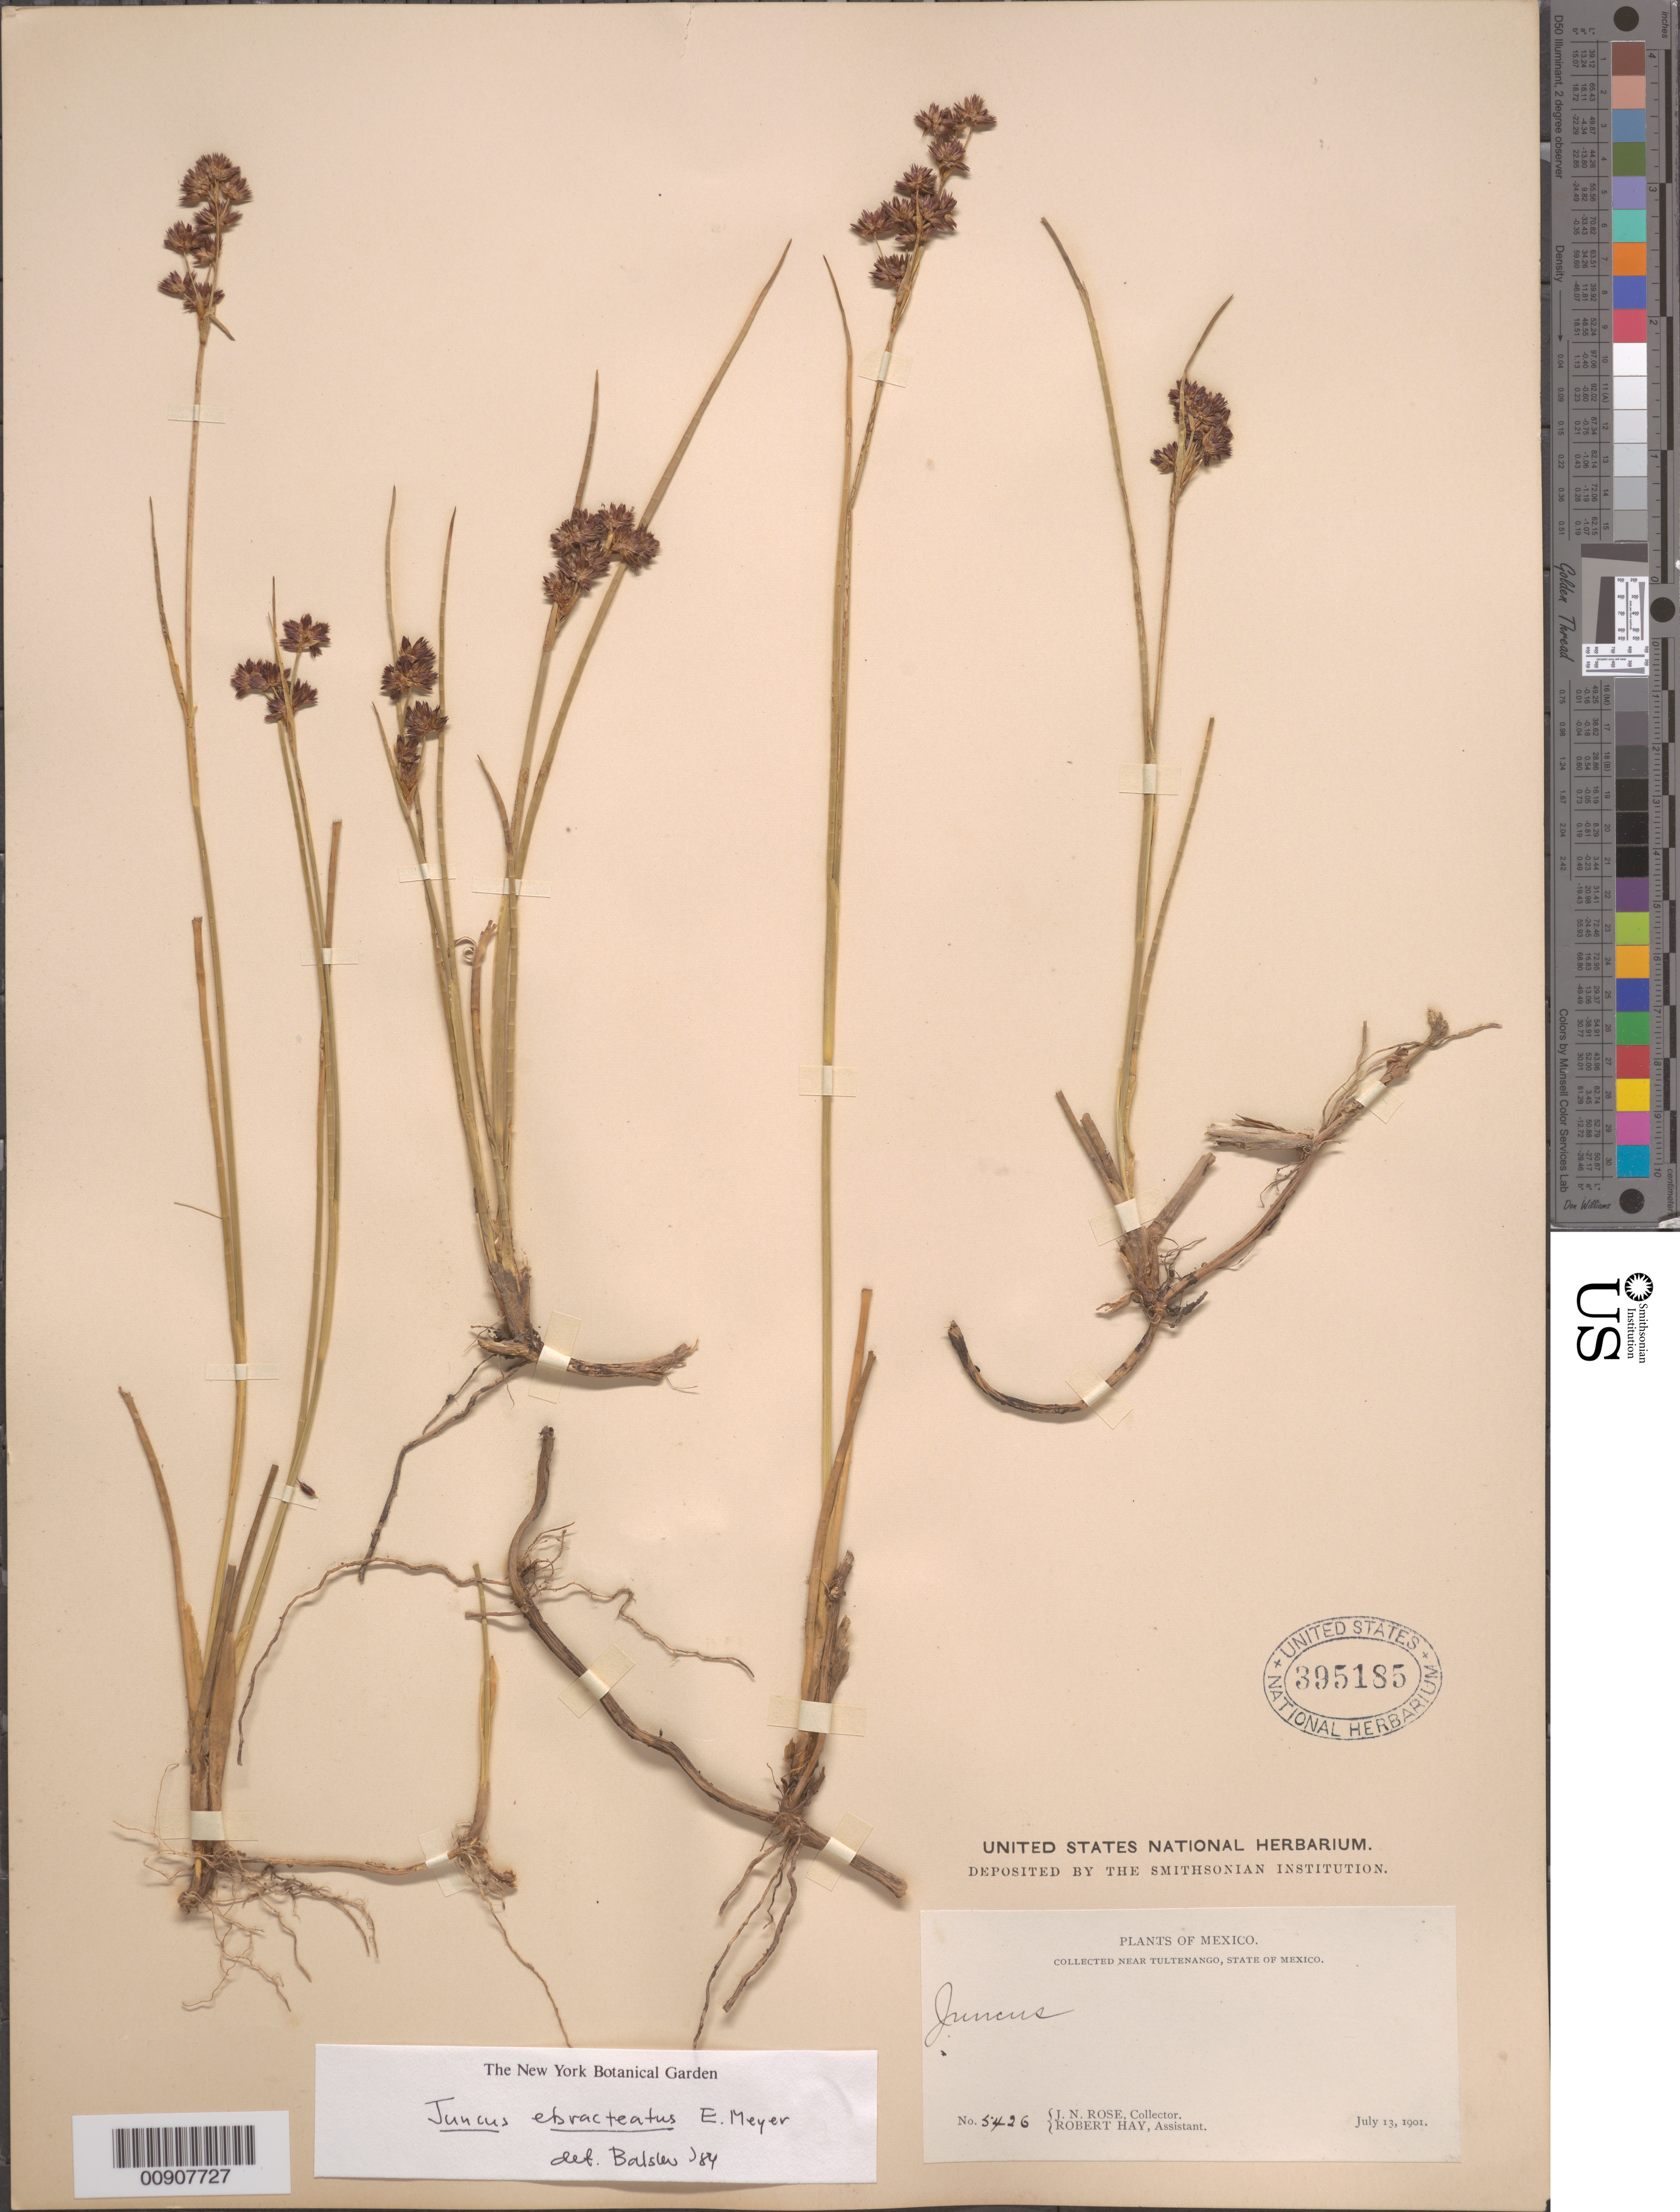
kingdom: Plantae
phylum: Tracheophyta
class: Liliopsida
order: Poales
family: Juncaceae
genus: Juncus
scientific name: Juncus ebracteatus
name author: E. Mey.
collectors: J. N. Rose & R. Hay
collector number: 5426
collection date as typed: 13 Jul 1901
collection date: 1901-07-13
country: Mexico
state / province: México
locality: Near Tultenango, State of Mexico.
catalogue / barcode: US 395185